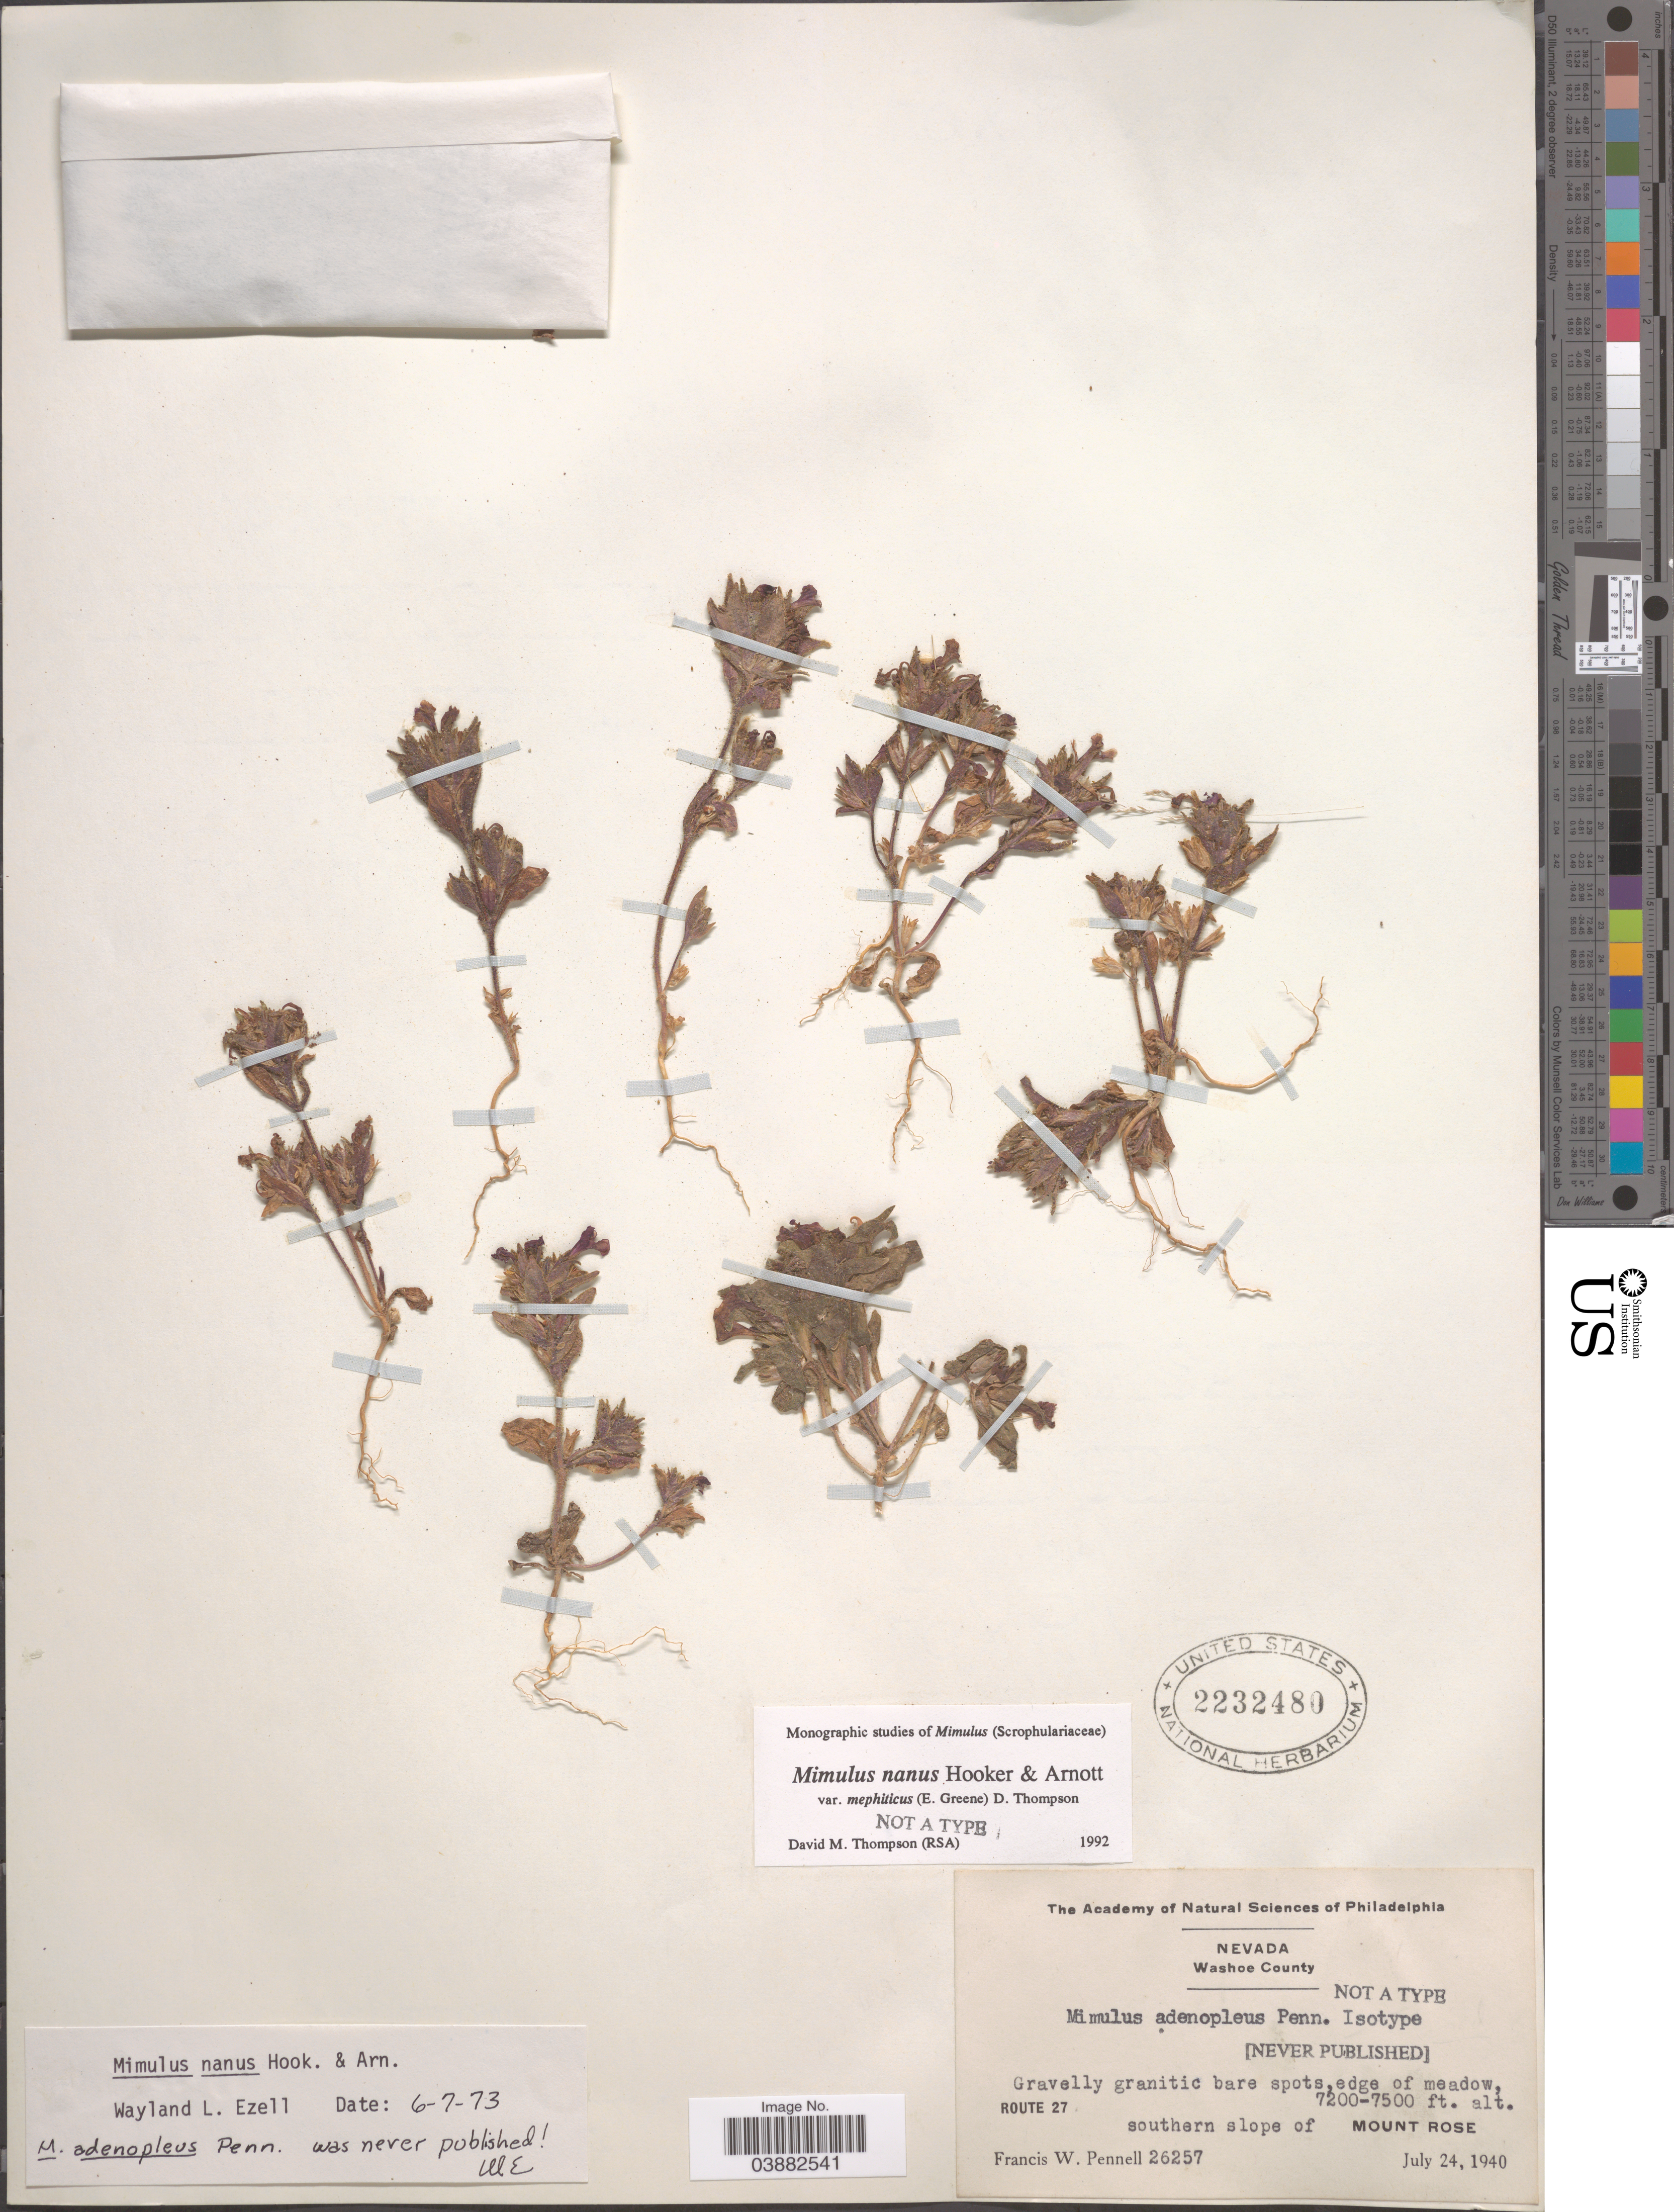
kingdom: Plantae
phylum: Tracheophyta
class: Magnoliopsida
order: Lamiales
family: Phrymaceae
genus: Mimulus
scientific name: Mimulus nanus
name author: Hook. & Arn.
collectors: F. W. Pennell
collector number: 26257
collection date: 1940-07-24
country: United States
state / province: Nevada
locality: Washoe County. Route 27. Southern slope of Mount Rose.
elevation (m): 2195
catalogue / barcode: US 2232480